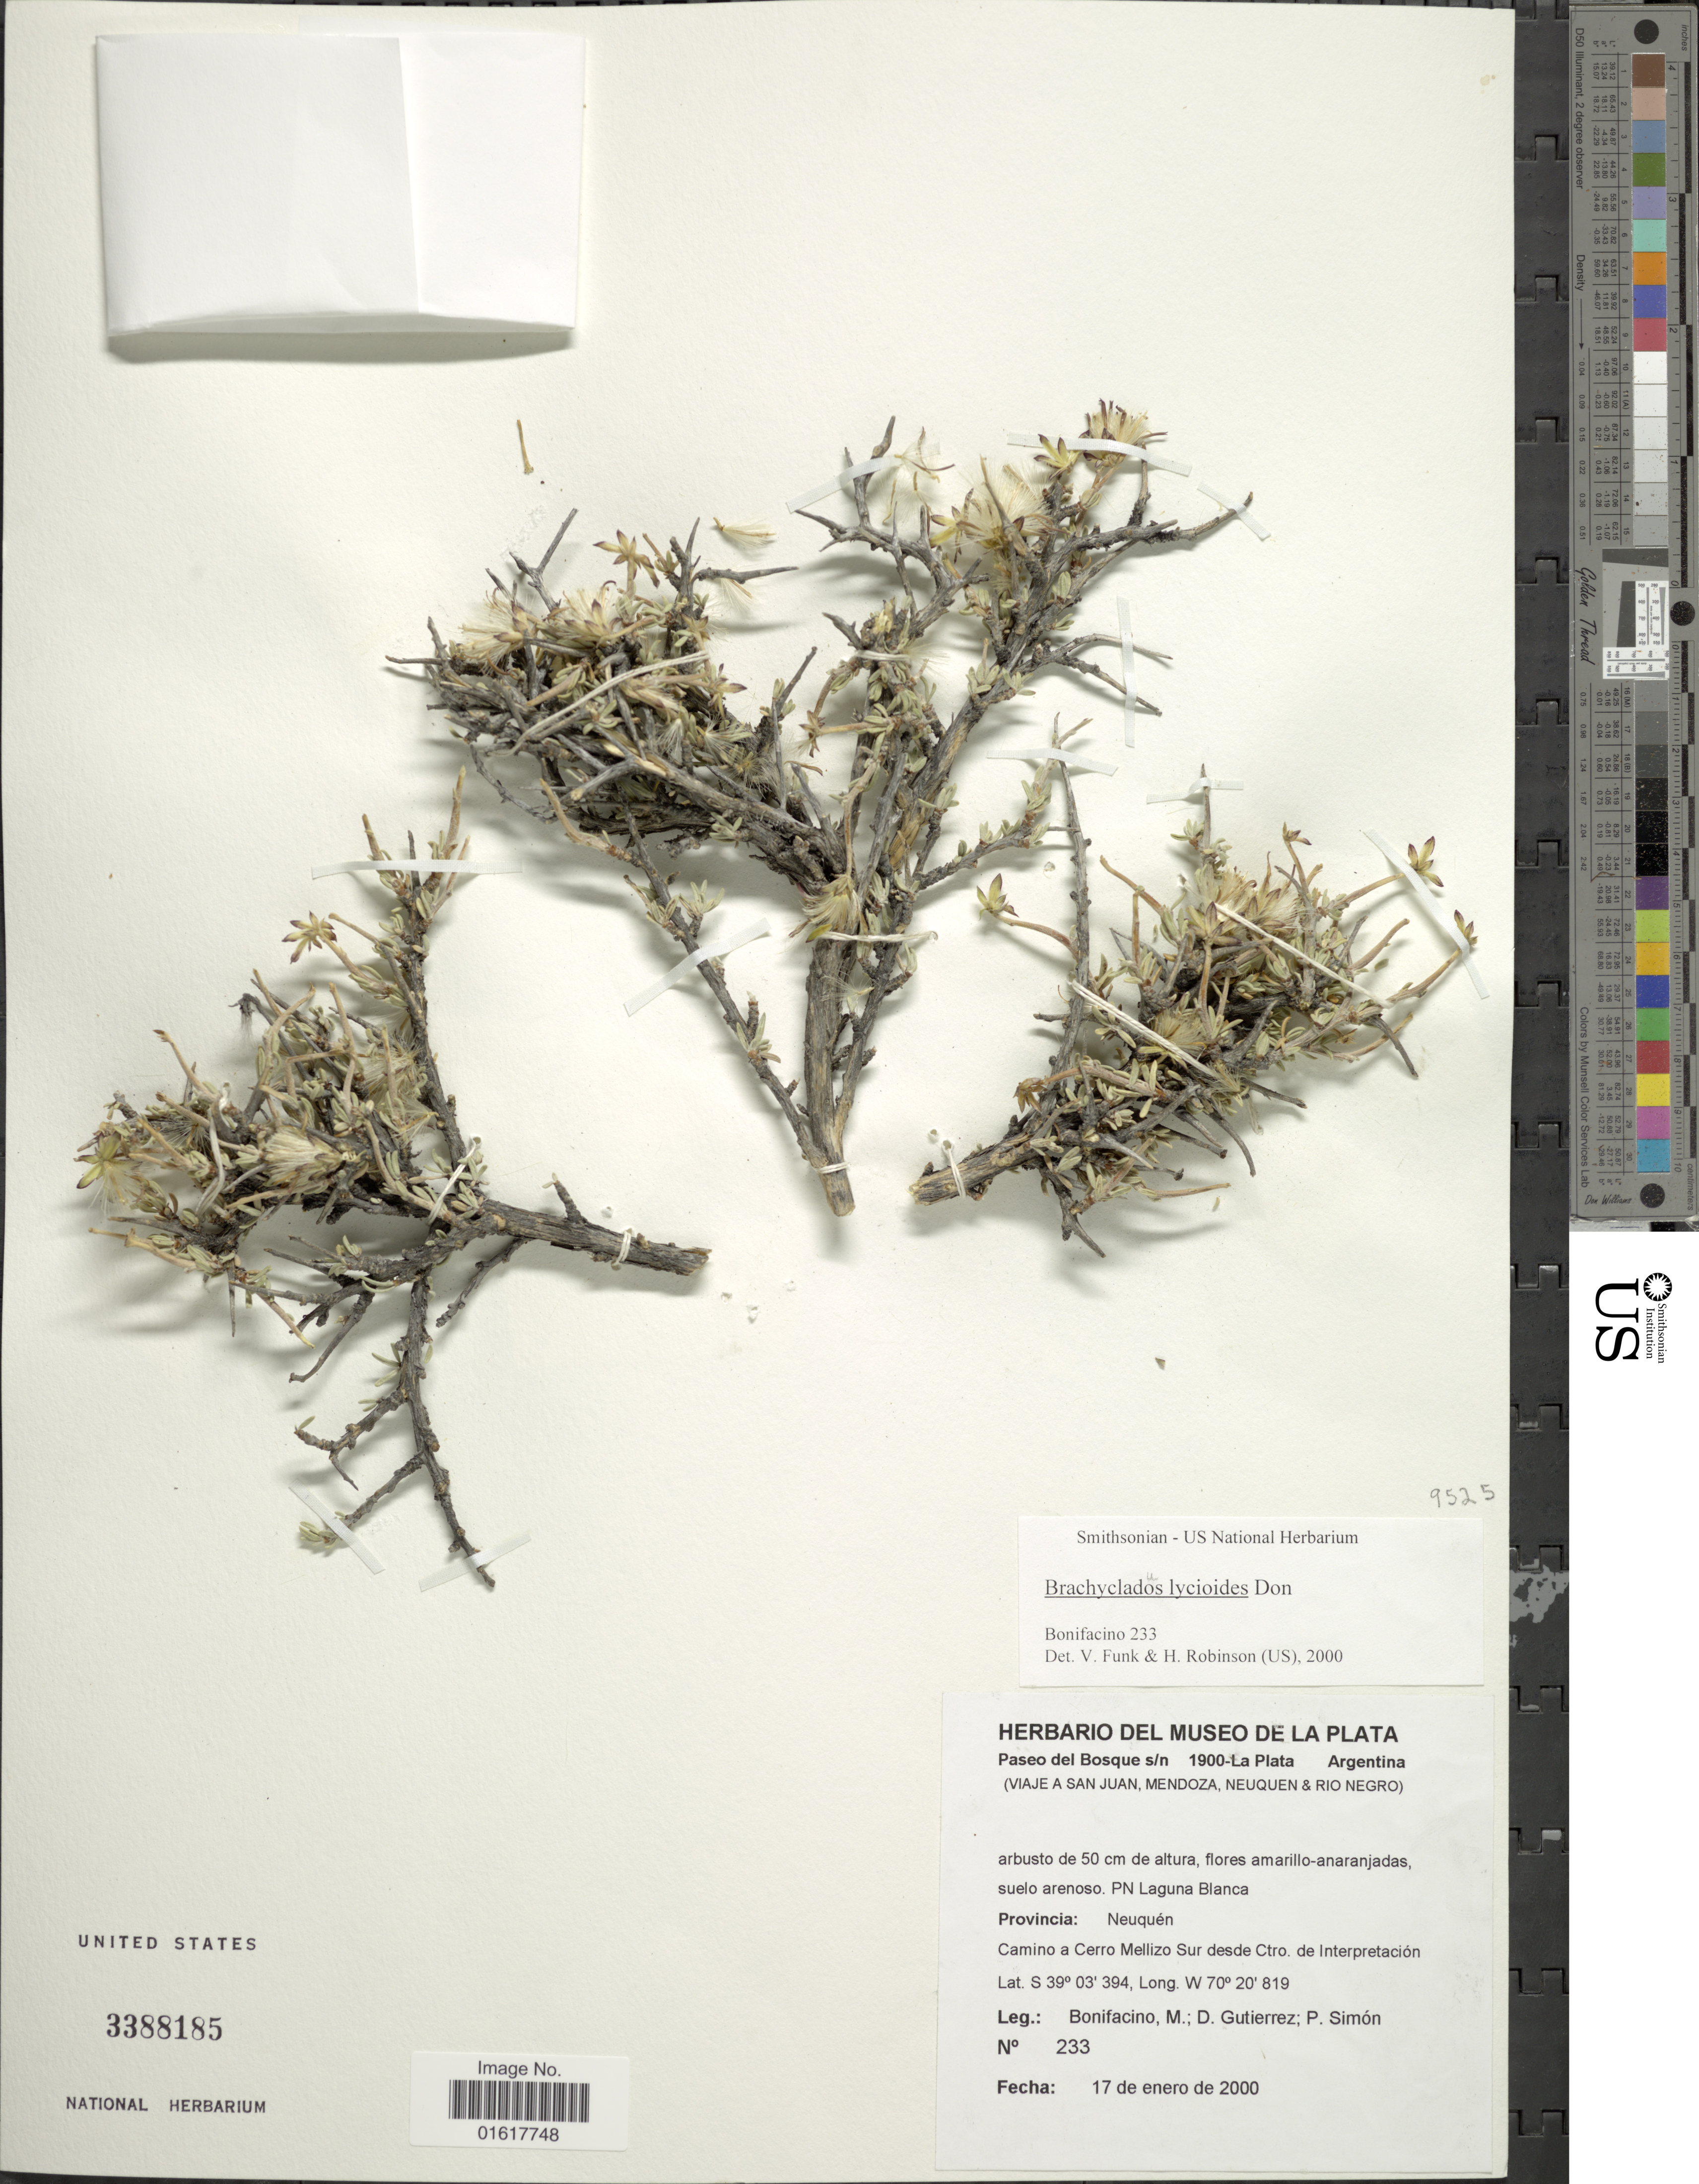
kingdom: Plantae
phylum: Tracheophyta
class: Magnoliopsida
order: Asterales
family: Asteraceae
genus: Brachyclados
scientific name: Brachyclados lycioides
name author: D. Don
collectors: M. Bonifacino, D. G. Gutiérrez & P. Simon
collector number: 0233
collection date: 2000-01-17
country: Argentina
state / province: Neuquen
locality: Camino a Cerro Mellizo Sur desde Ctro. de Interpretación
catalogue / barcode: US 3388185